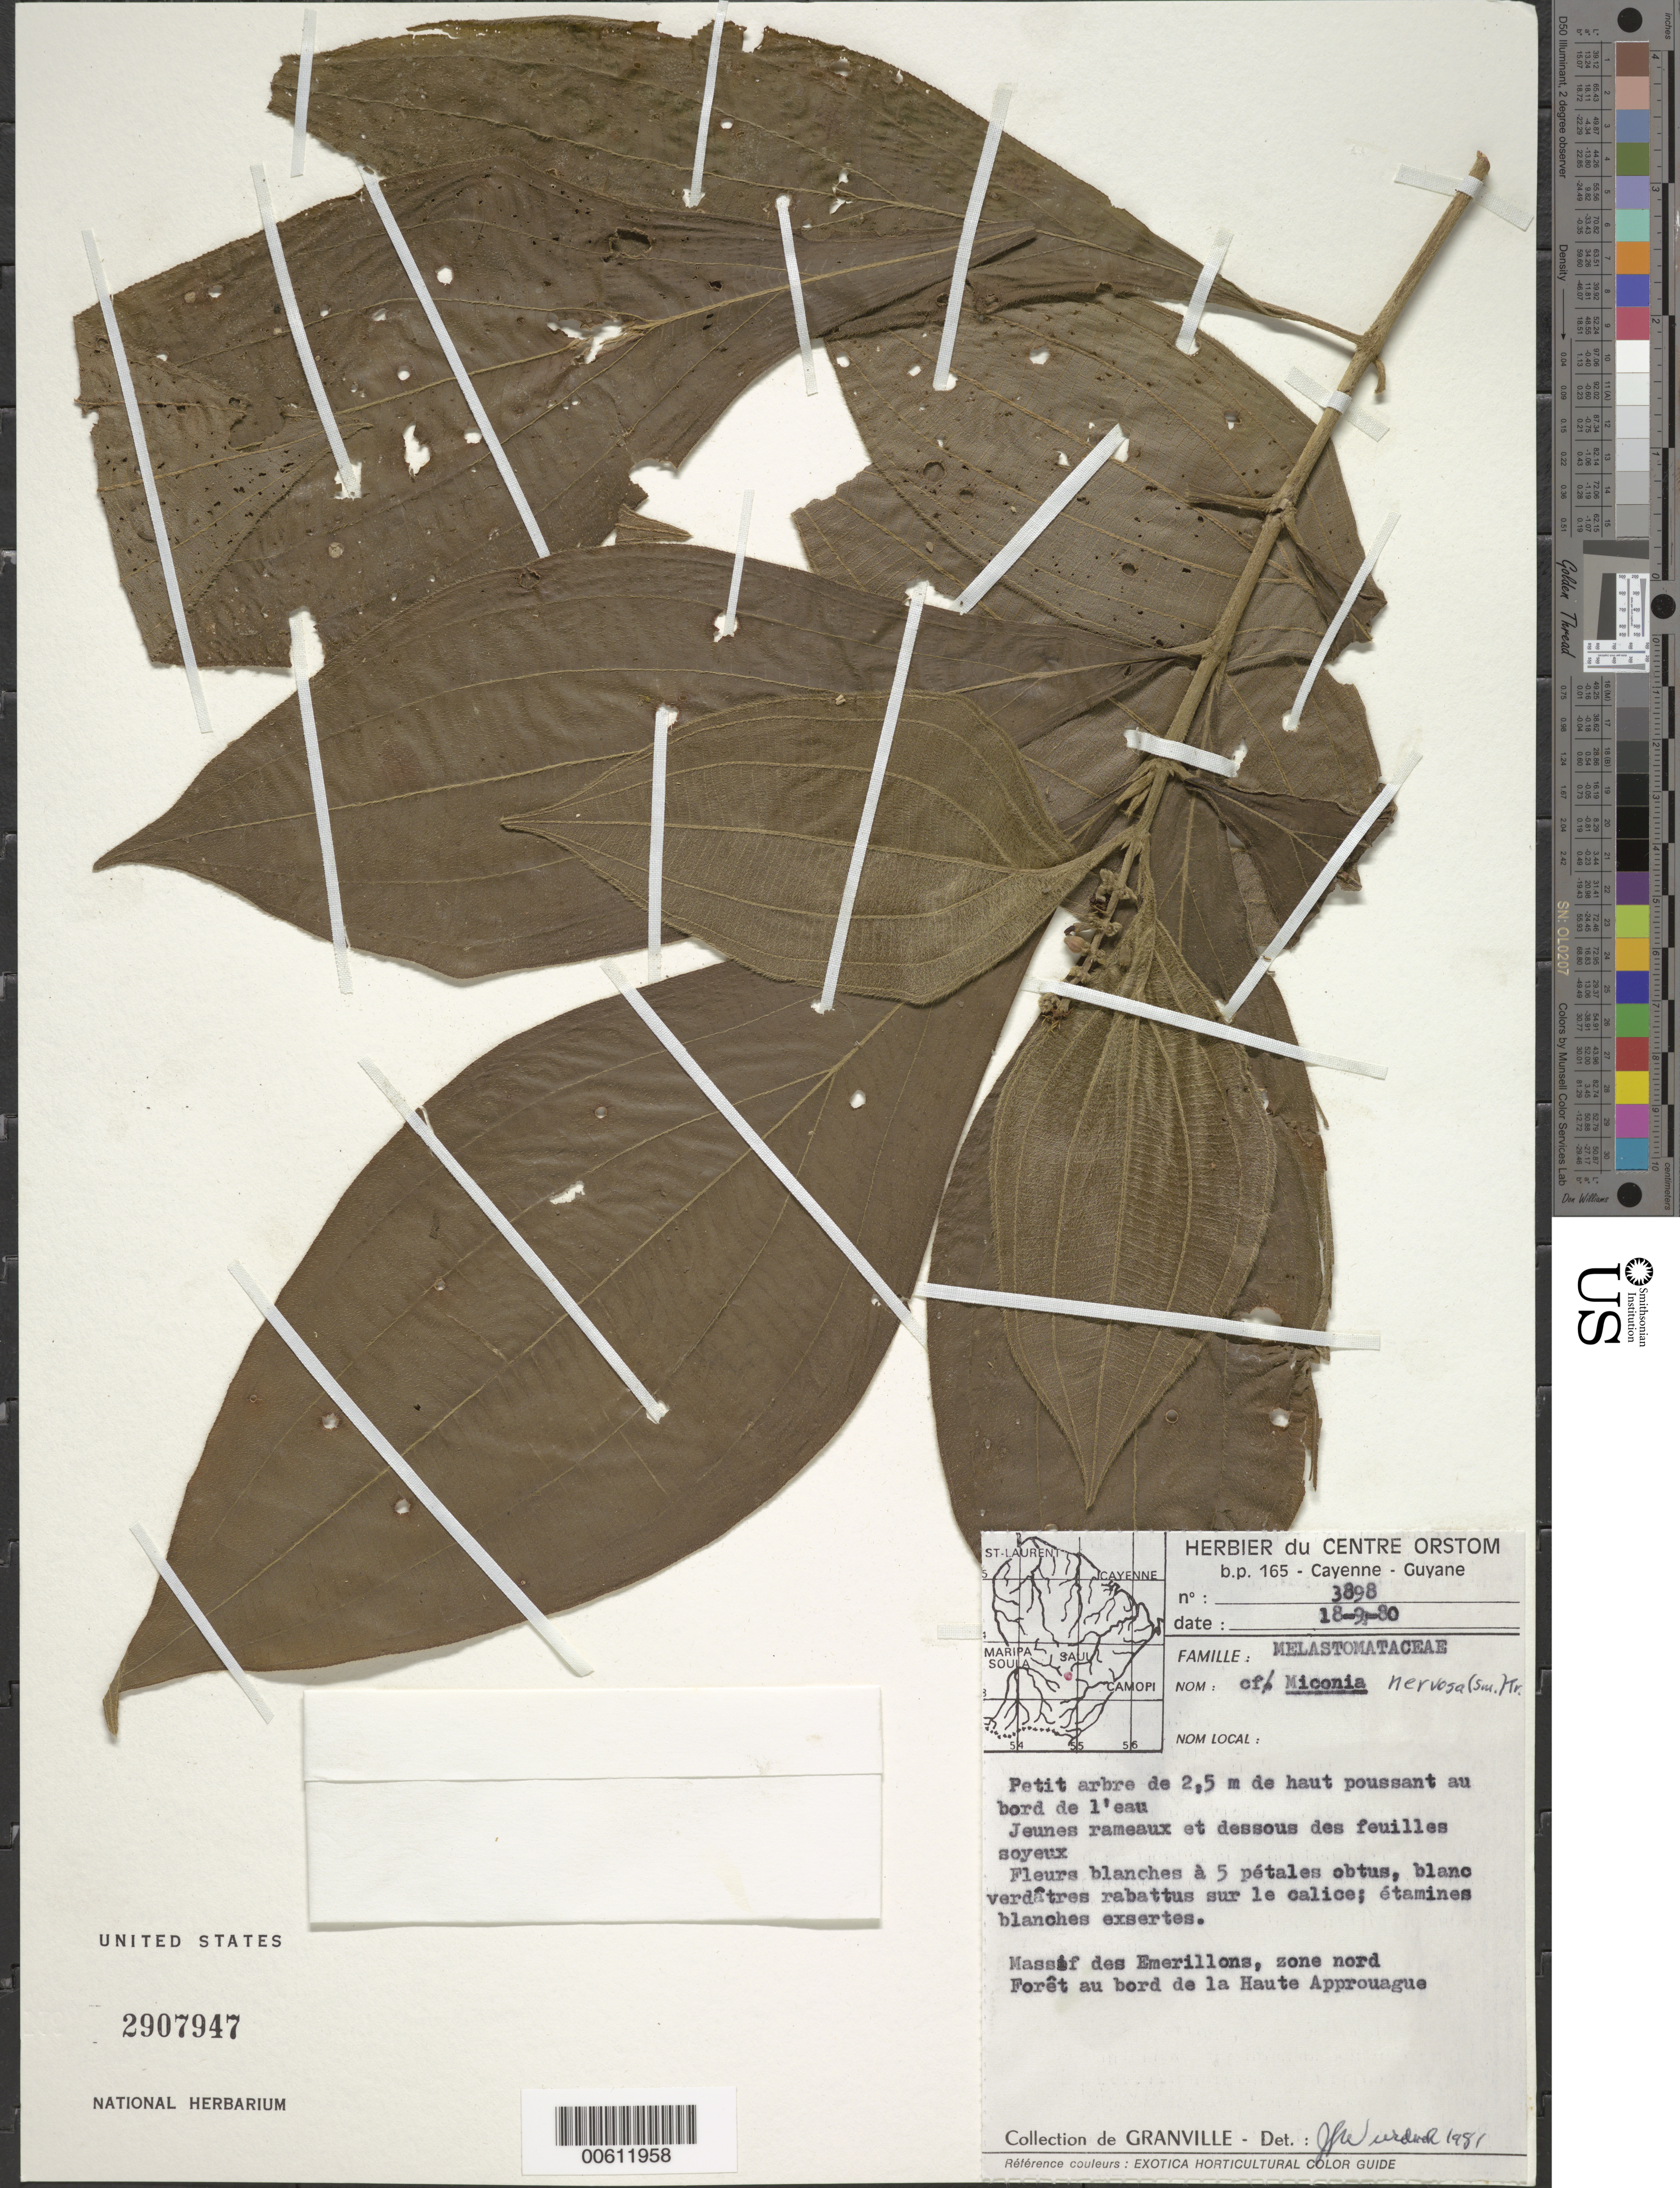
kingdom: Plantae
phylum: Tracheophyta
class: Magnoliopsida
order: Myrtales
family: Melastomataceae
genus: Miconia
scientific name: Miconia nervosa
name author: (Sm.) Triana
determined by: Wurdack, John J., (US), US (UNITED STATES)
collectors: J.-J. de Granville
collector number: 3898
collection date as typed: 18-Sep-80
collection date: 1980-09-18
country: French Guiana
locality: Émerillon Massif, zone nord; au bord de la Haute Approuague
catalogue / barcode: US 2907947